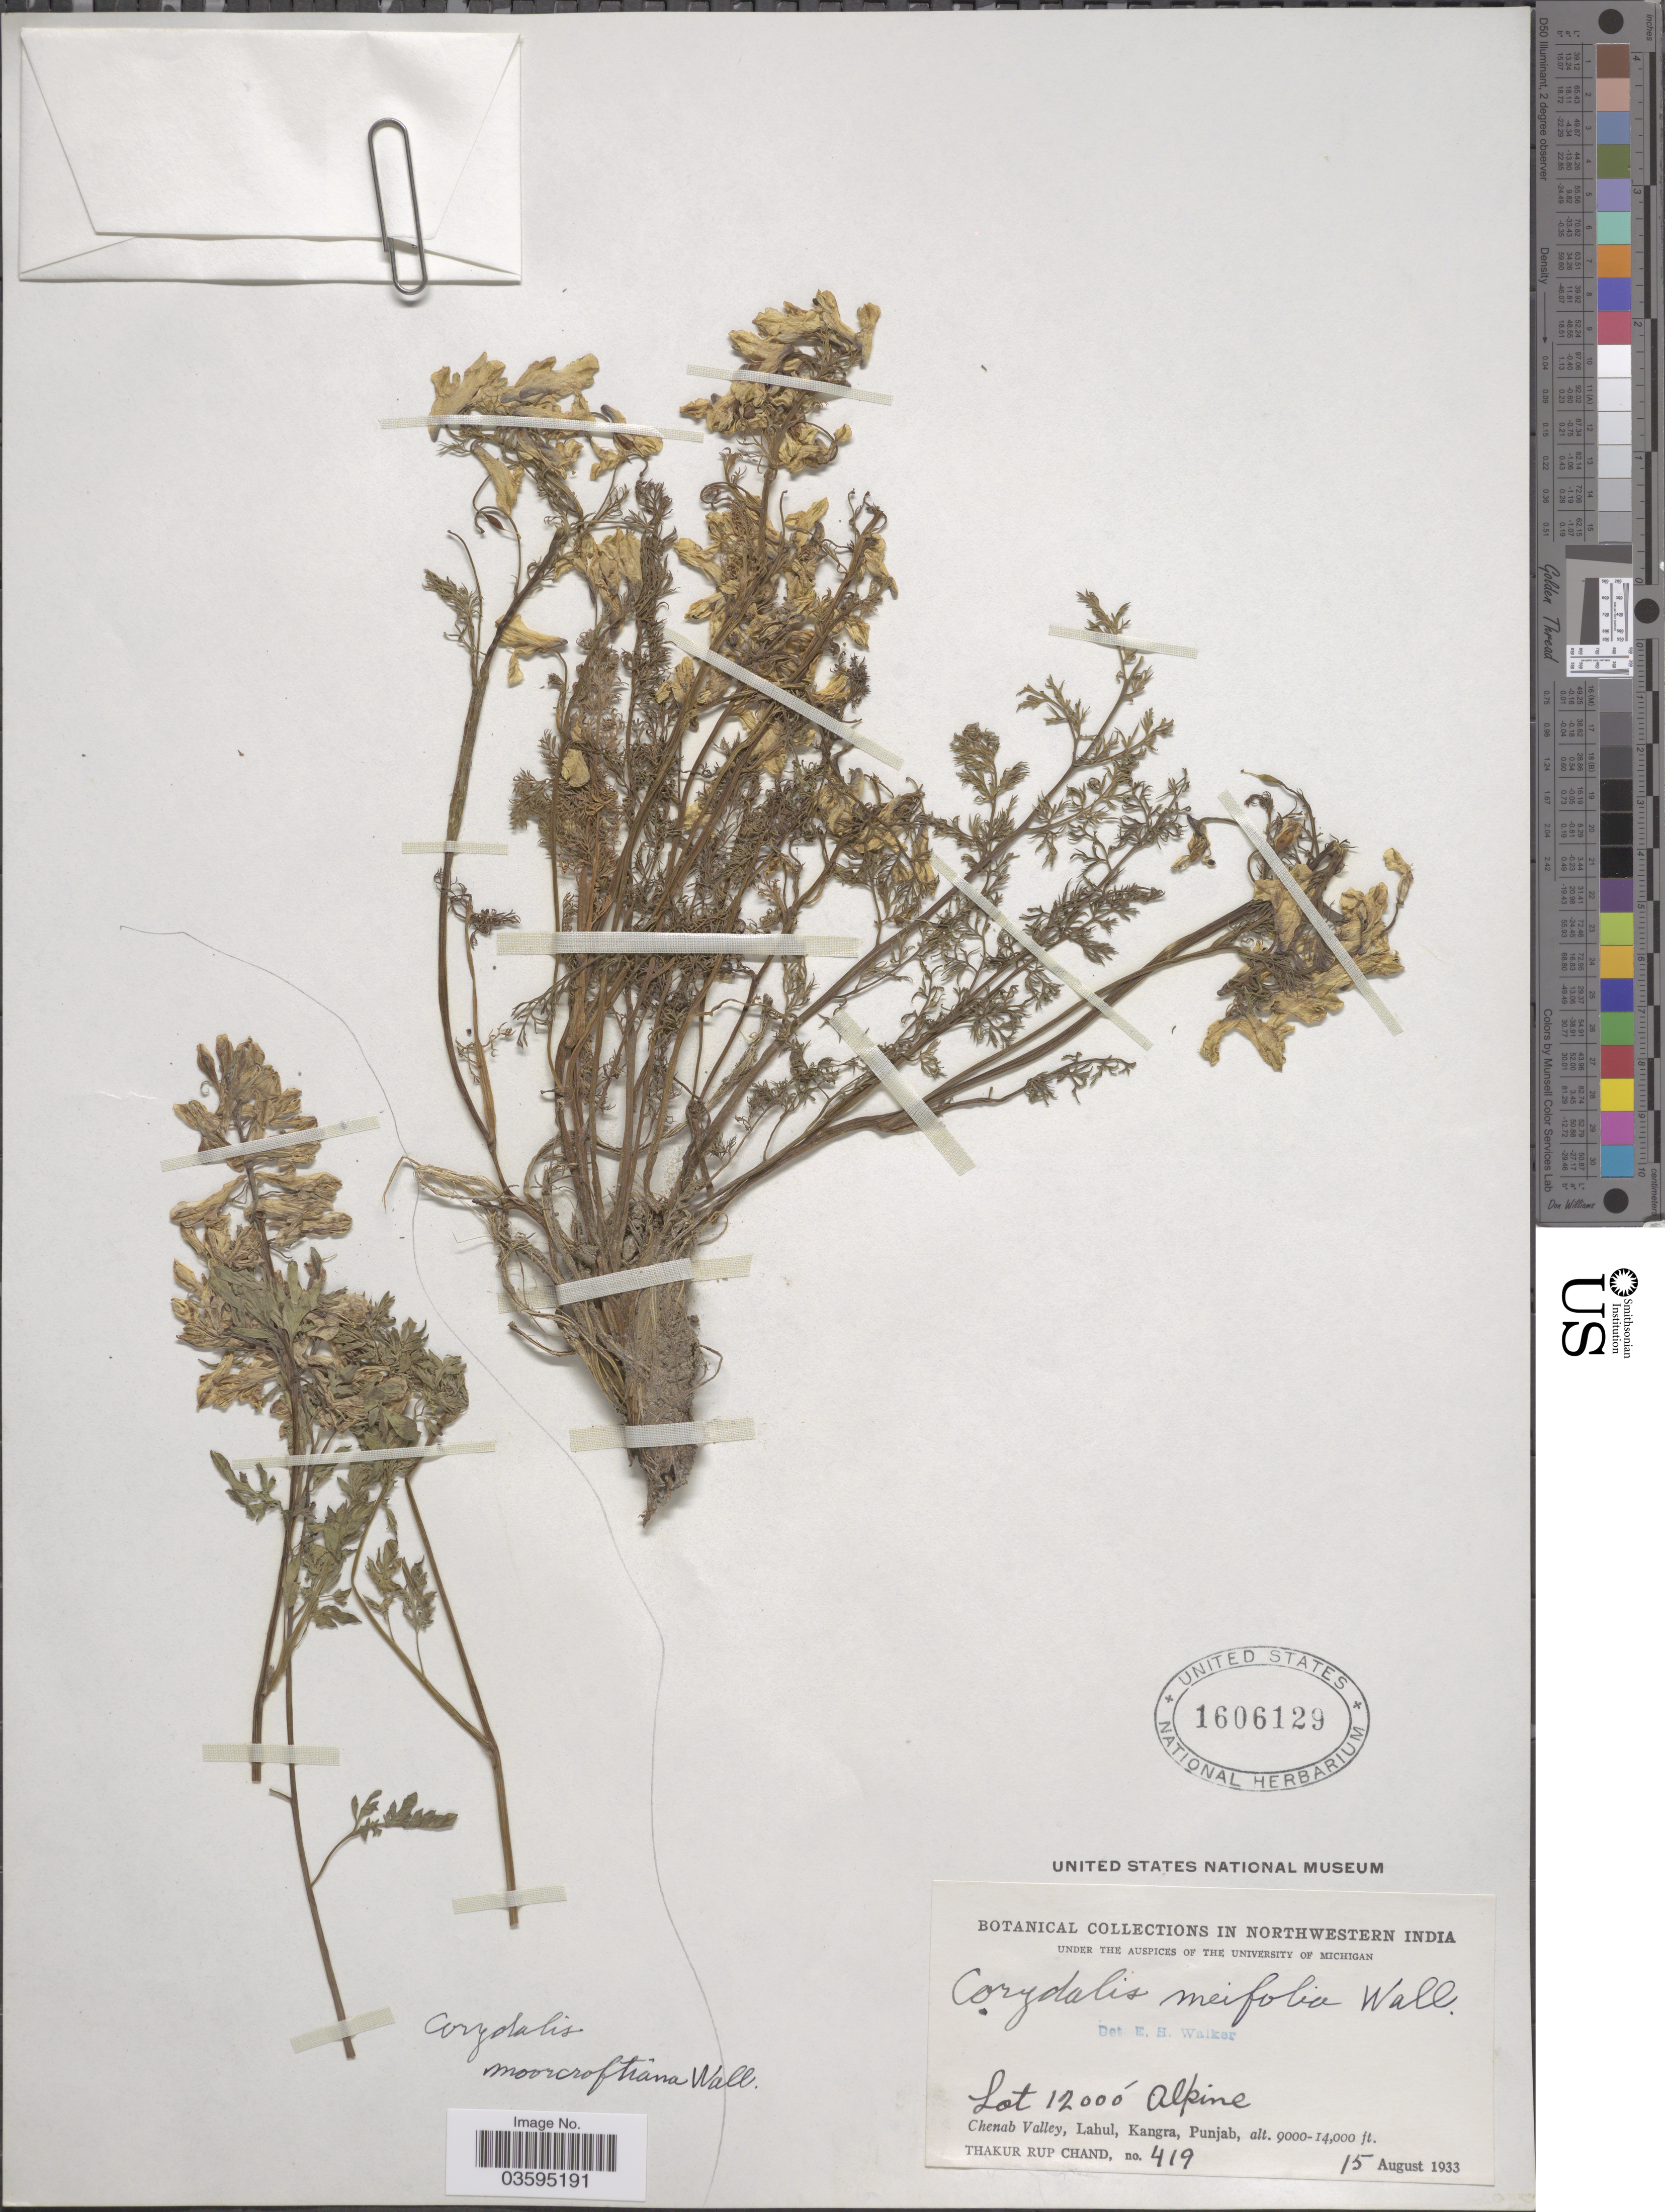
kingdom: Plantae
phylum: Tracheophyta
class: Magnoliopsida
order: Ranunculales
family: Papaveraceae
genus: Corydalis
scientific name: Corydalis meifolia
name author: Wall.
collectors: T. R. Chand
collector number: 419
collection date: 1933-08-15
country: India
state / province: Punjab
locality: Northwestern India. Chenab Valley, Lahul, Kangra.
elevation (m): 2743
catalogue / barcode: US 1606129